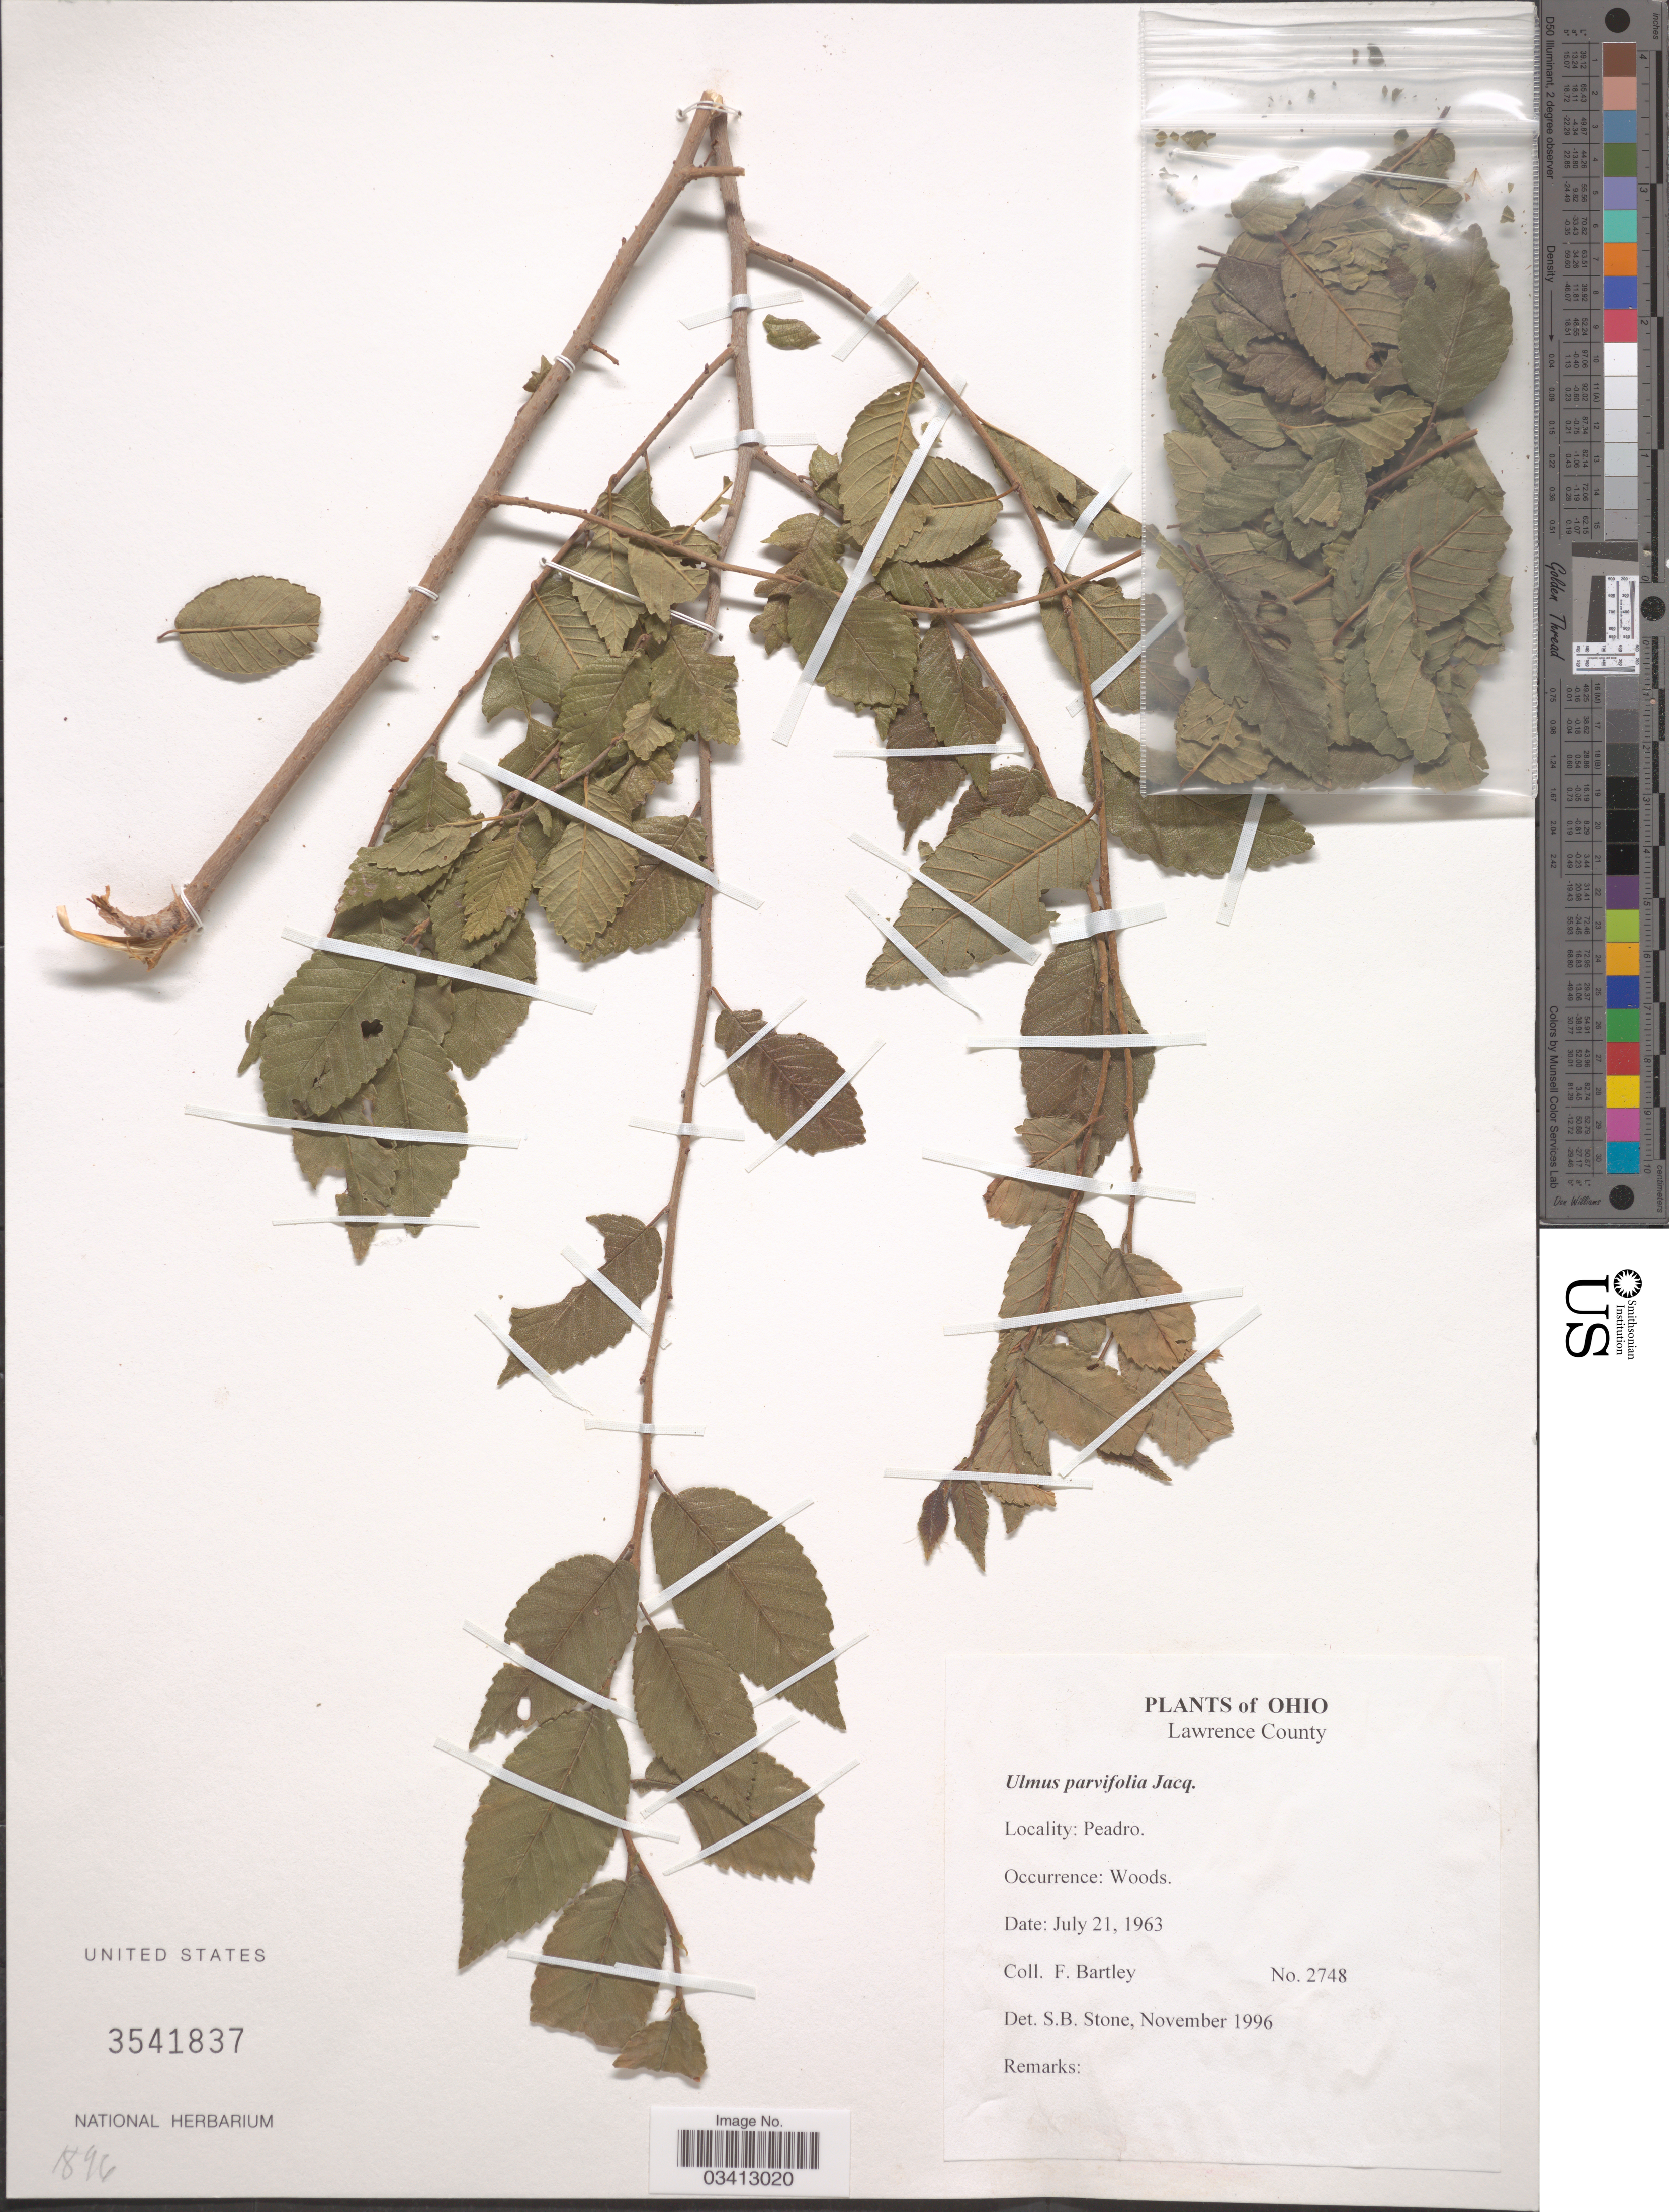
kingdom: Plantae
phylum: Tracheophyta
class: Magnoliopsida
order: Rosales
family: Ulmaceae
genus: Ulmus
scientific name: Ulmus parvifolia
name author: Jacq.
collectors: F. Bartley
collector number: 2748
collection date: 1963-07-21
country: United States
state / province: Ohio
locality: Lawrence County. Peadro.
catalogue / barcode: US 3541837